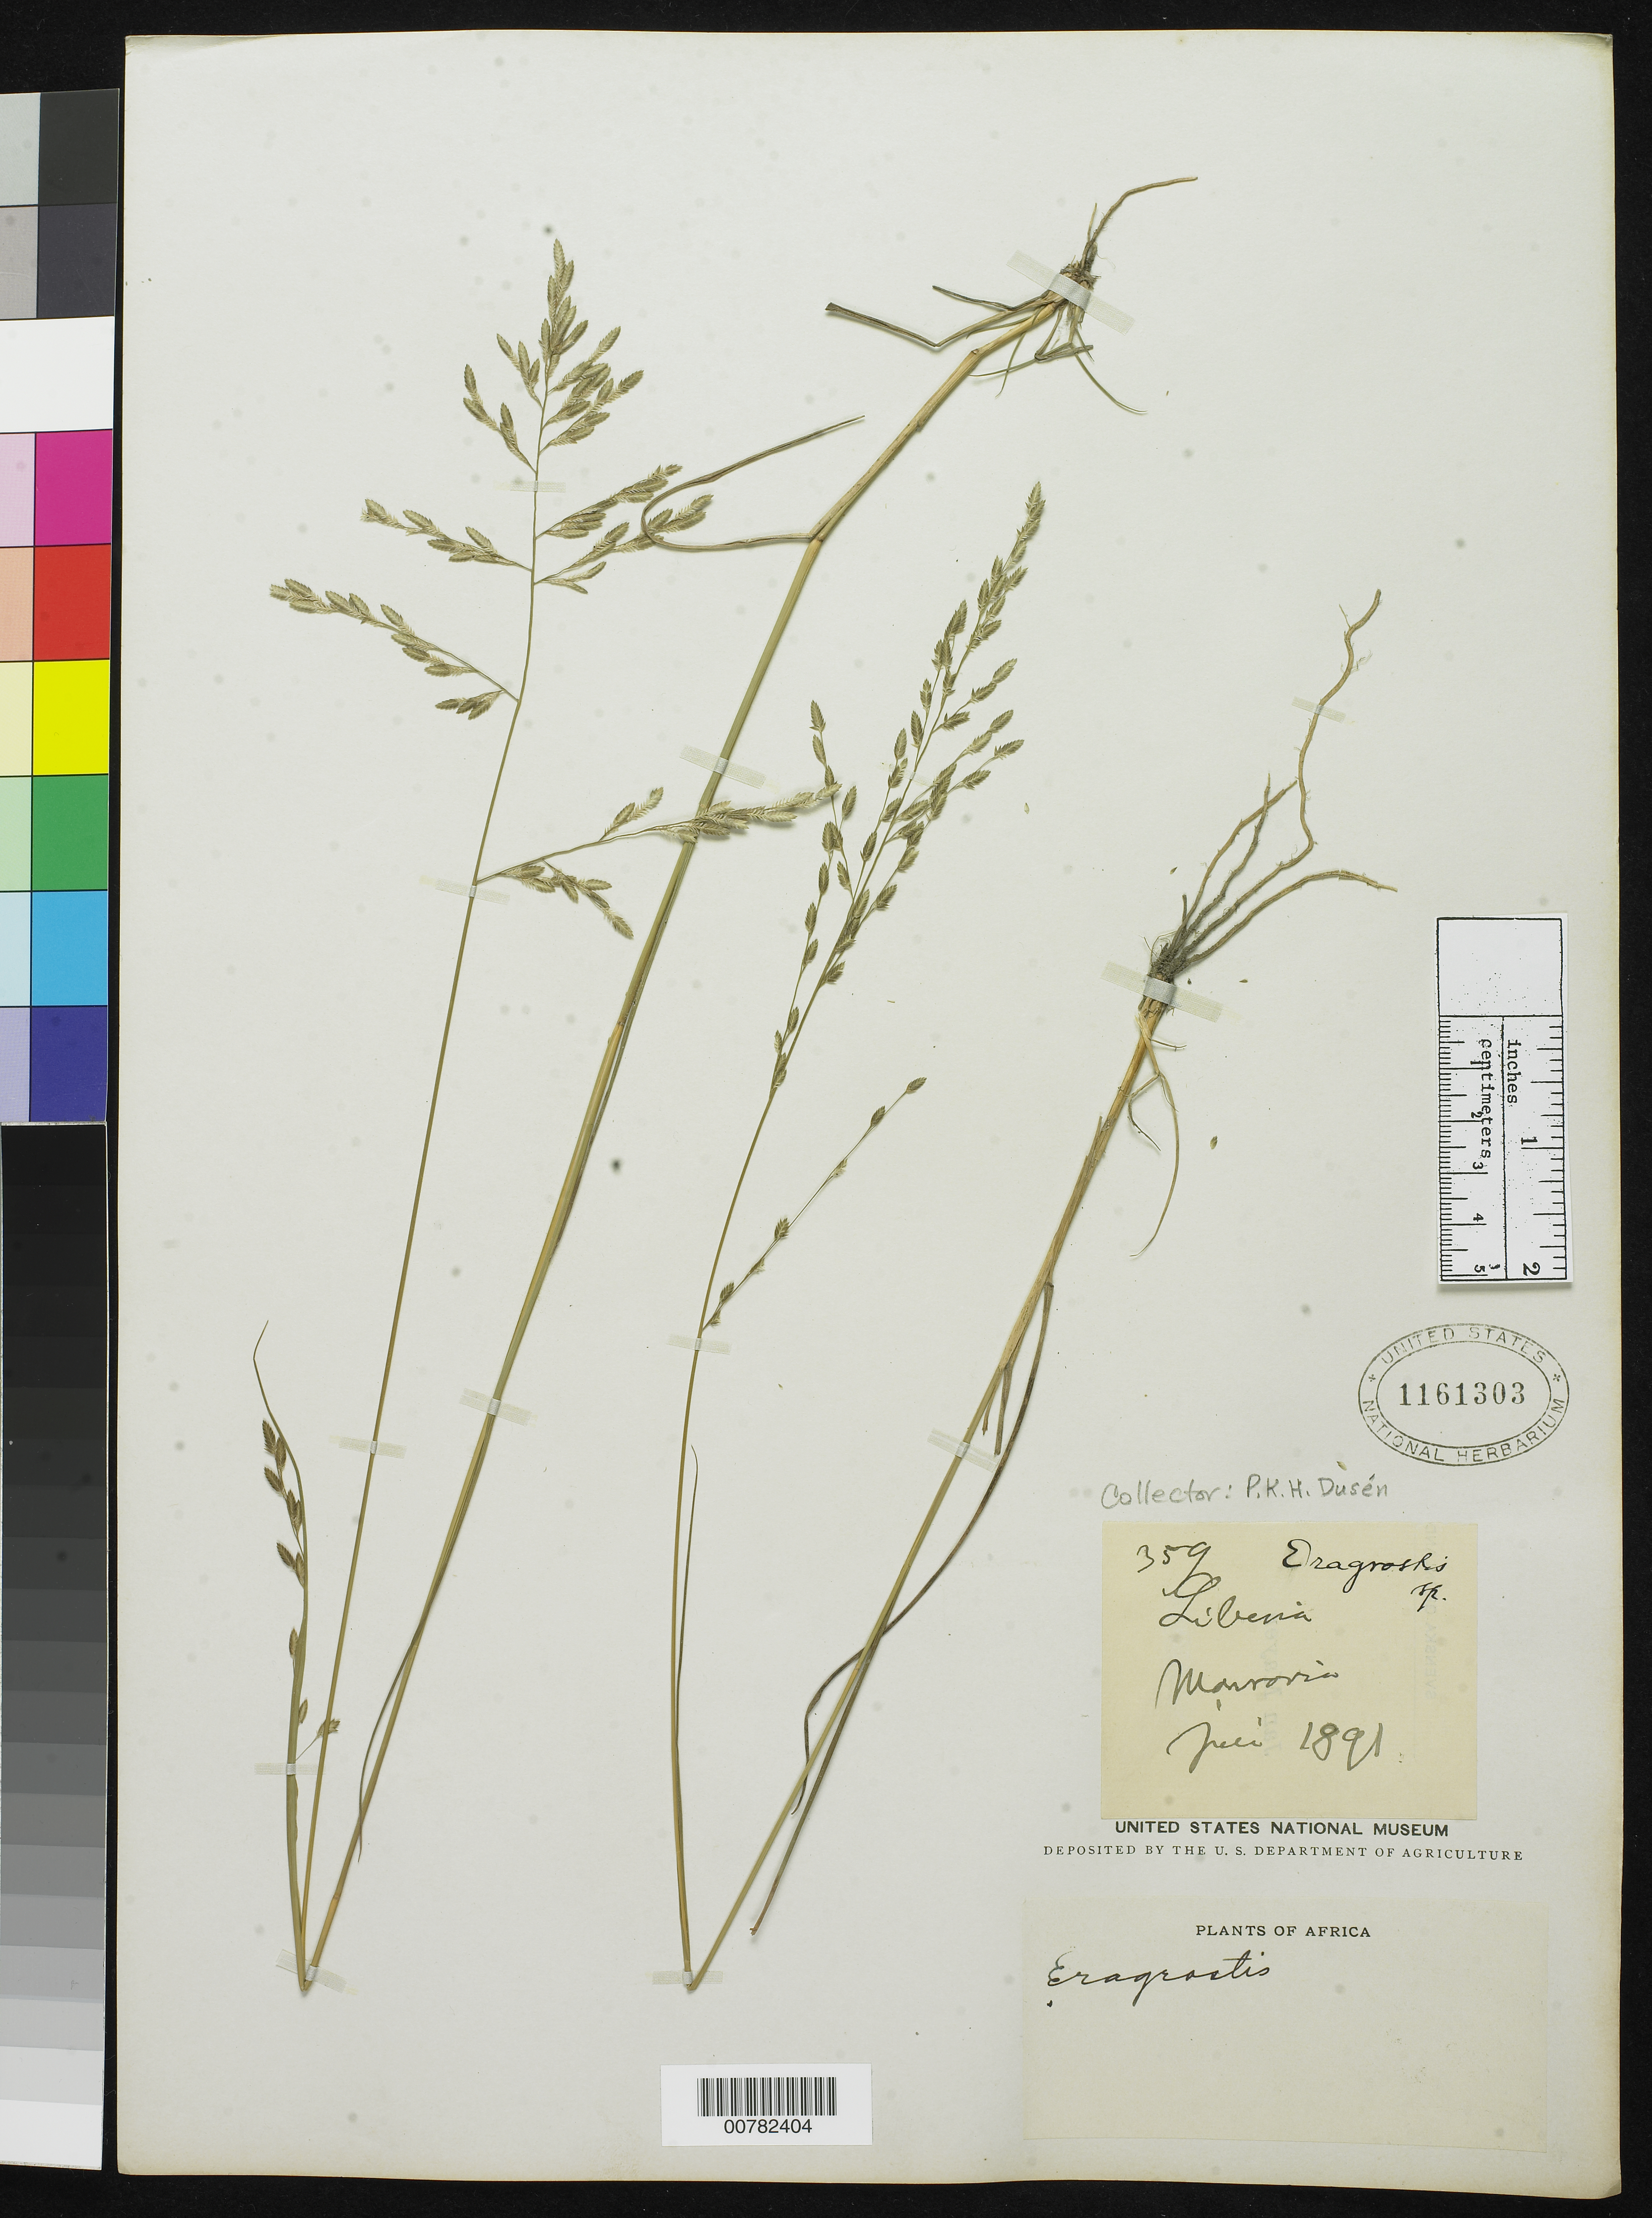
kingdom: Plantae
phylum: Tracheophyta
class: Liliopsida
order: Poales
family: Poaceae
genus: Eragrostis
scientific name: Eragrostis sp.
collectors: P. Dusén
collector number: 359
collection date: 1891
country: Liberia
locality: Manrovia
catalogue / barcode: US 1161303